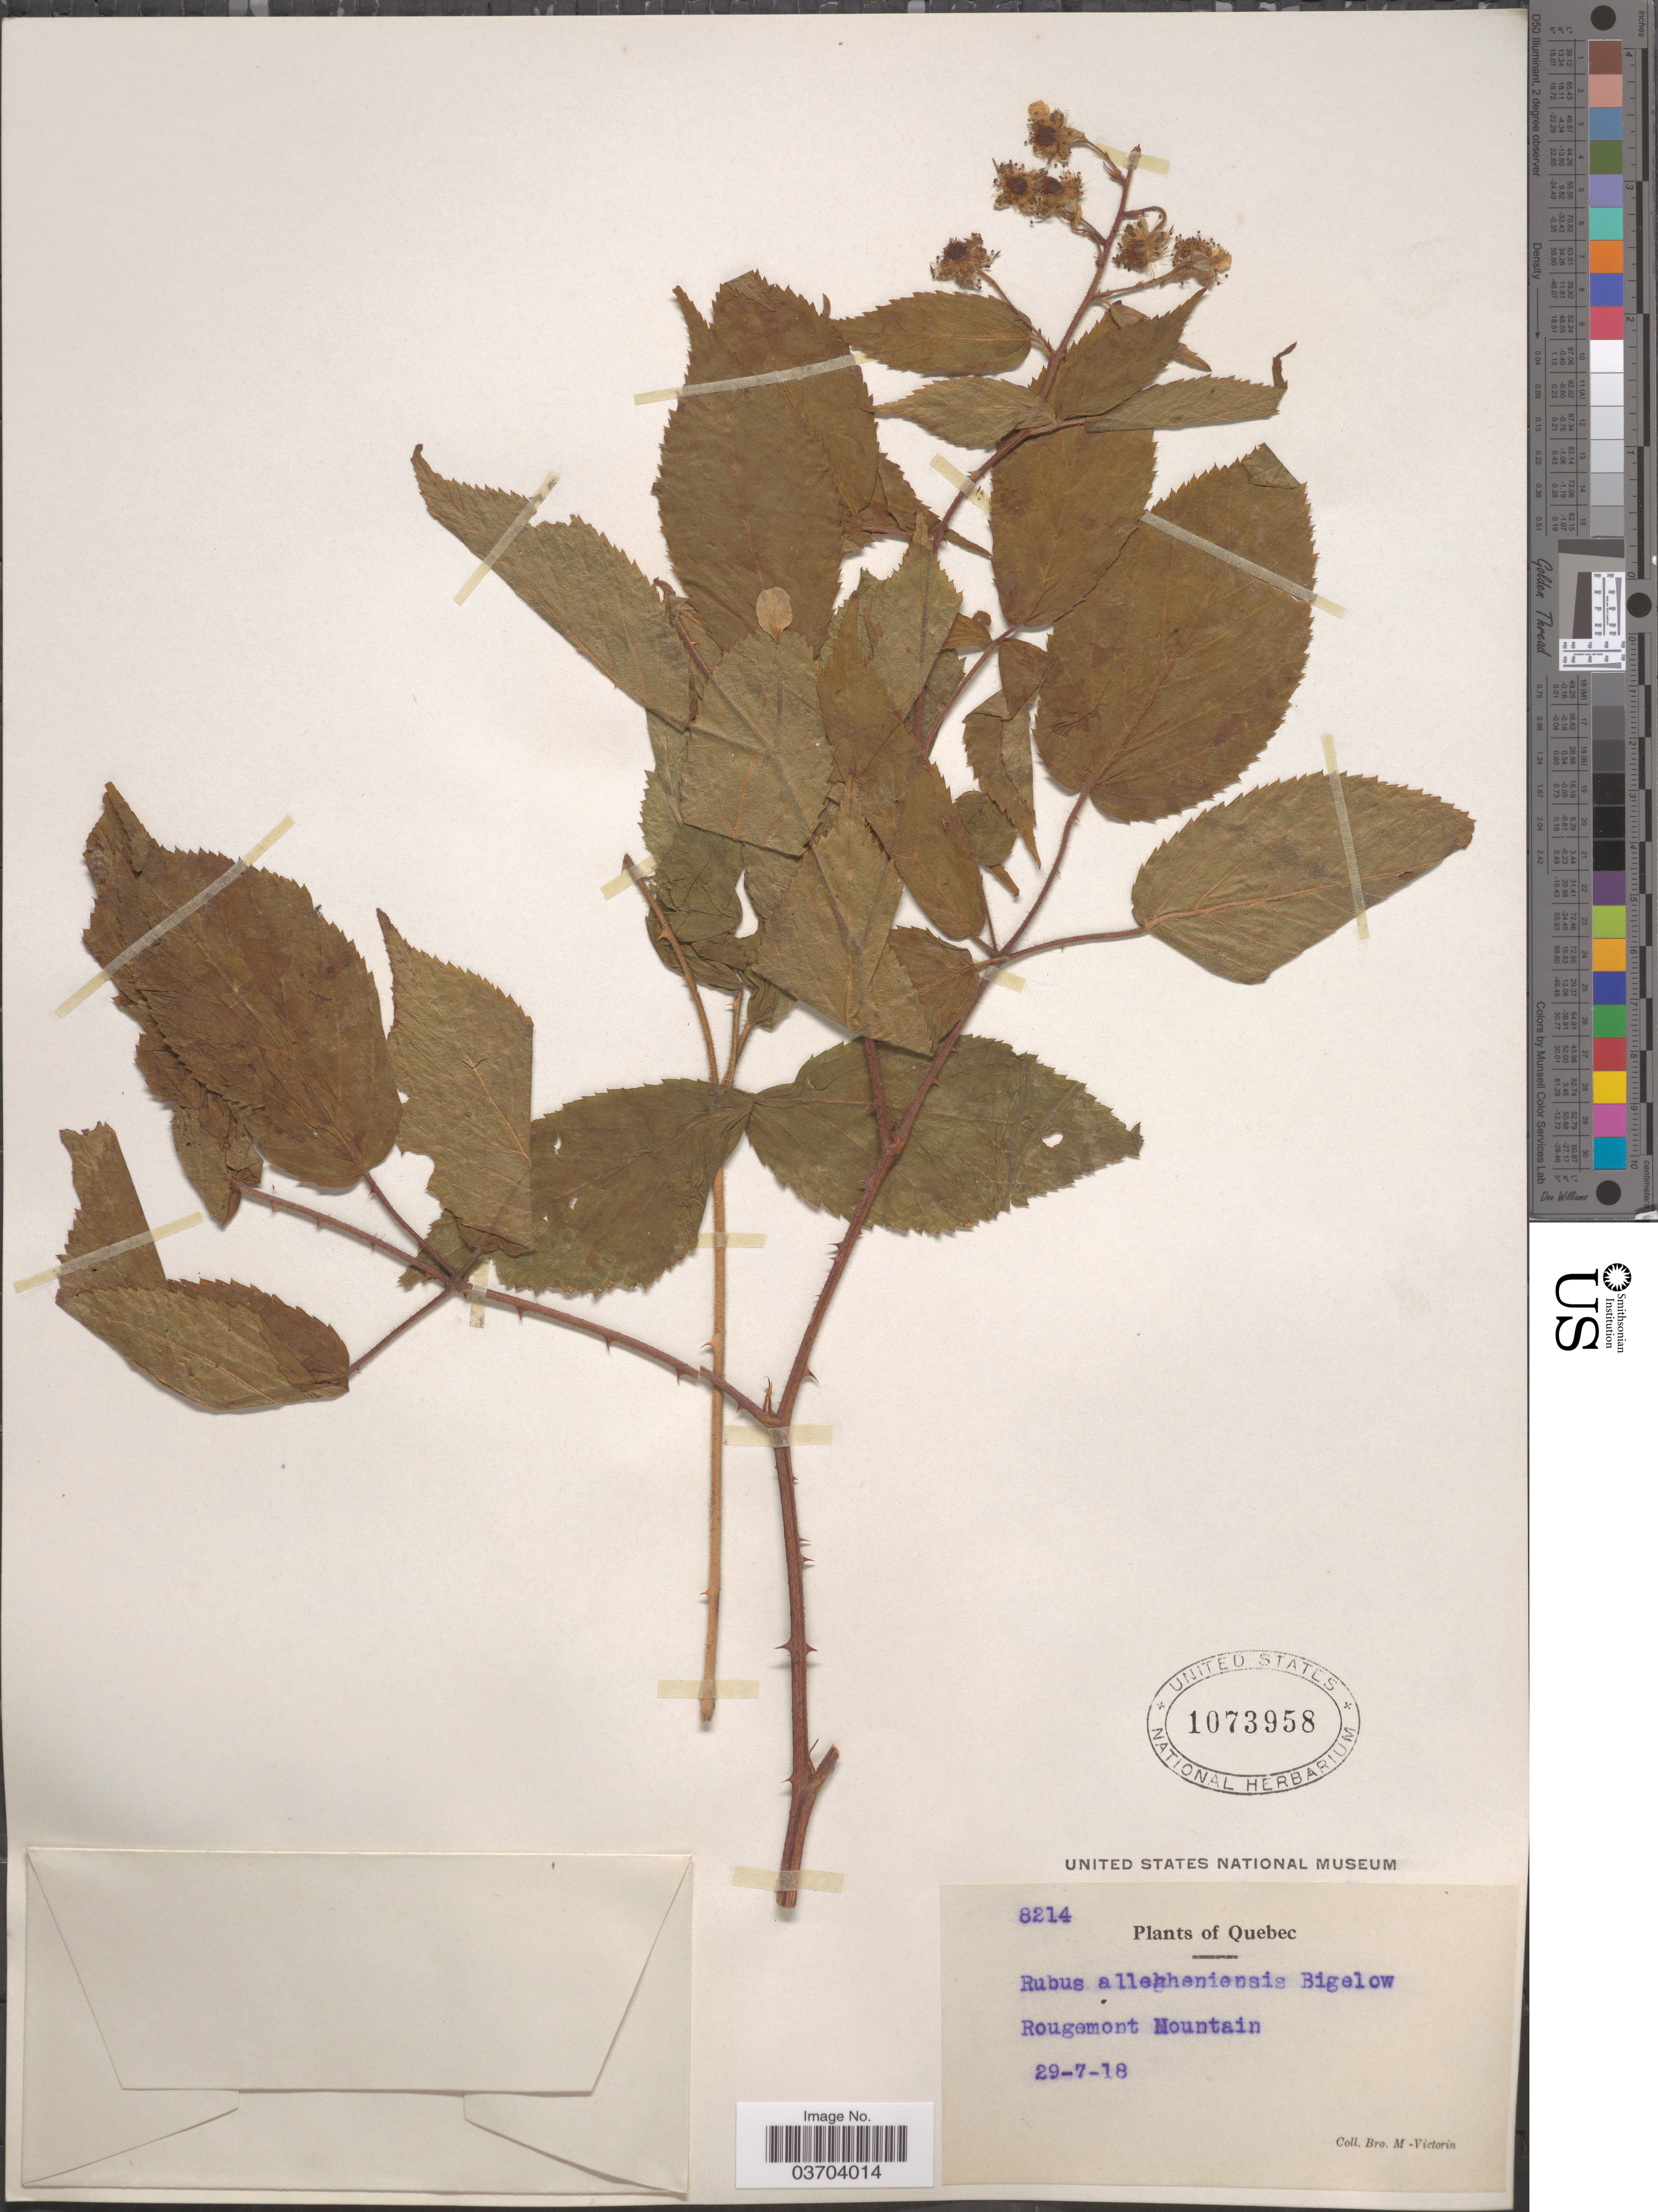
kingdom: Plantae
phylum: Tracheophyta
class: Magnoliopsida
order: Rosales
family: Rosaceae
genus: Rubus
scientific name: Rubus allegheniensis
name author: Porter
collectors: Fr. Marie-Victorin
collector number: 8214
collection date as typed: Transcribed d/m/y: 29/7/18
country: Canada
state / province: Quebec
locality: Rougemont Mountain.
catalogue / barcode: US 1073958